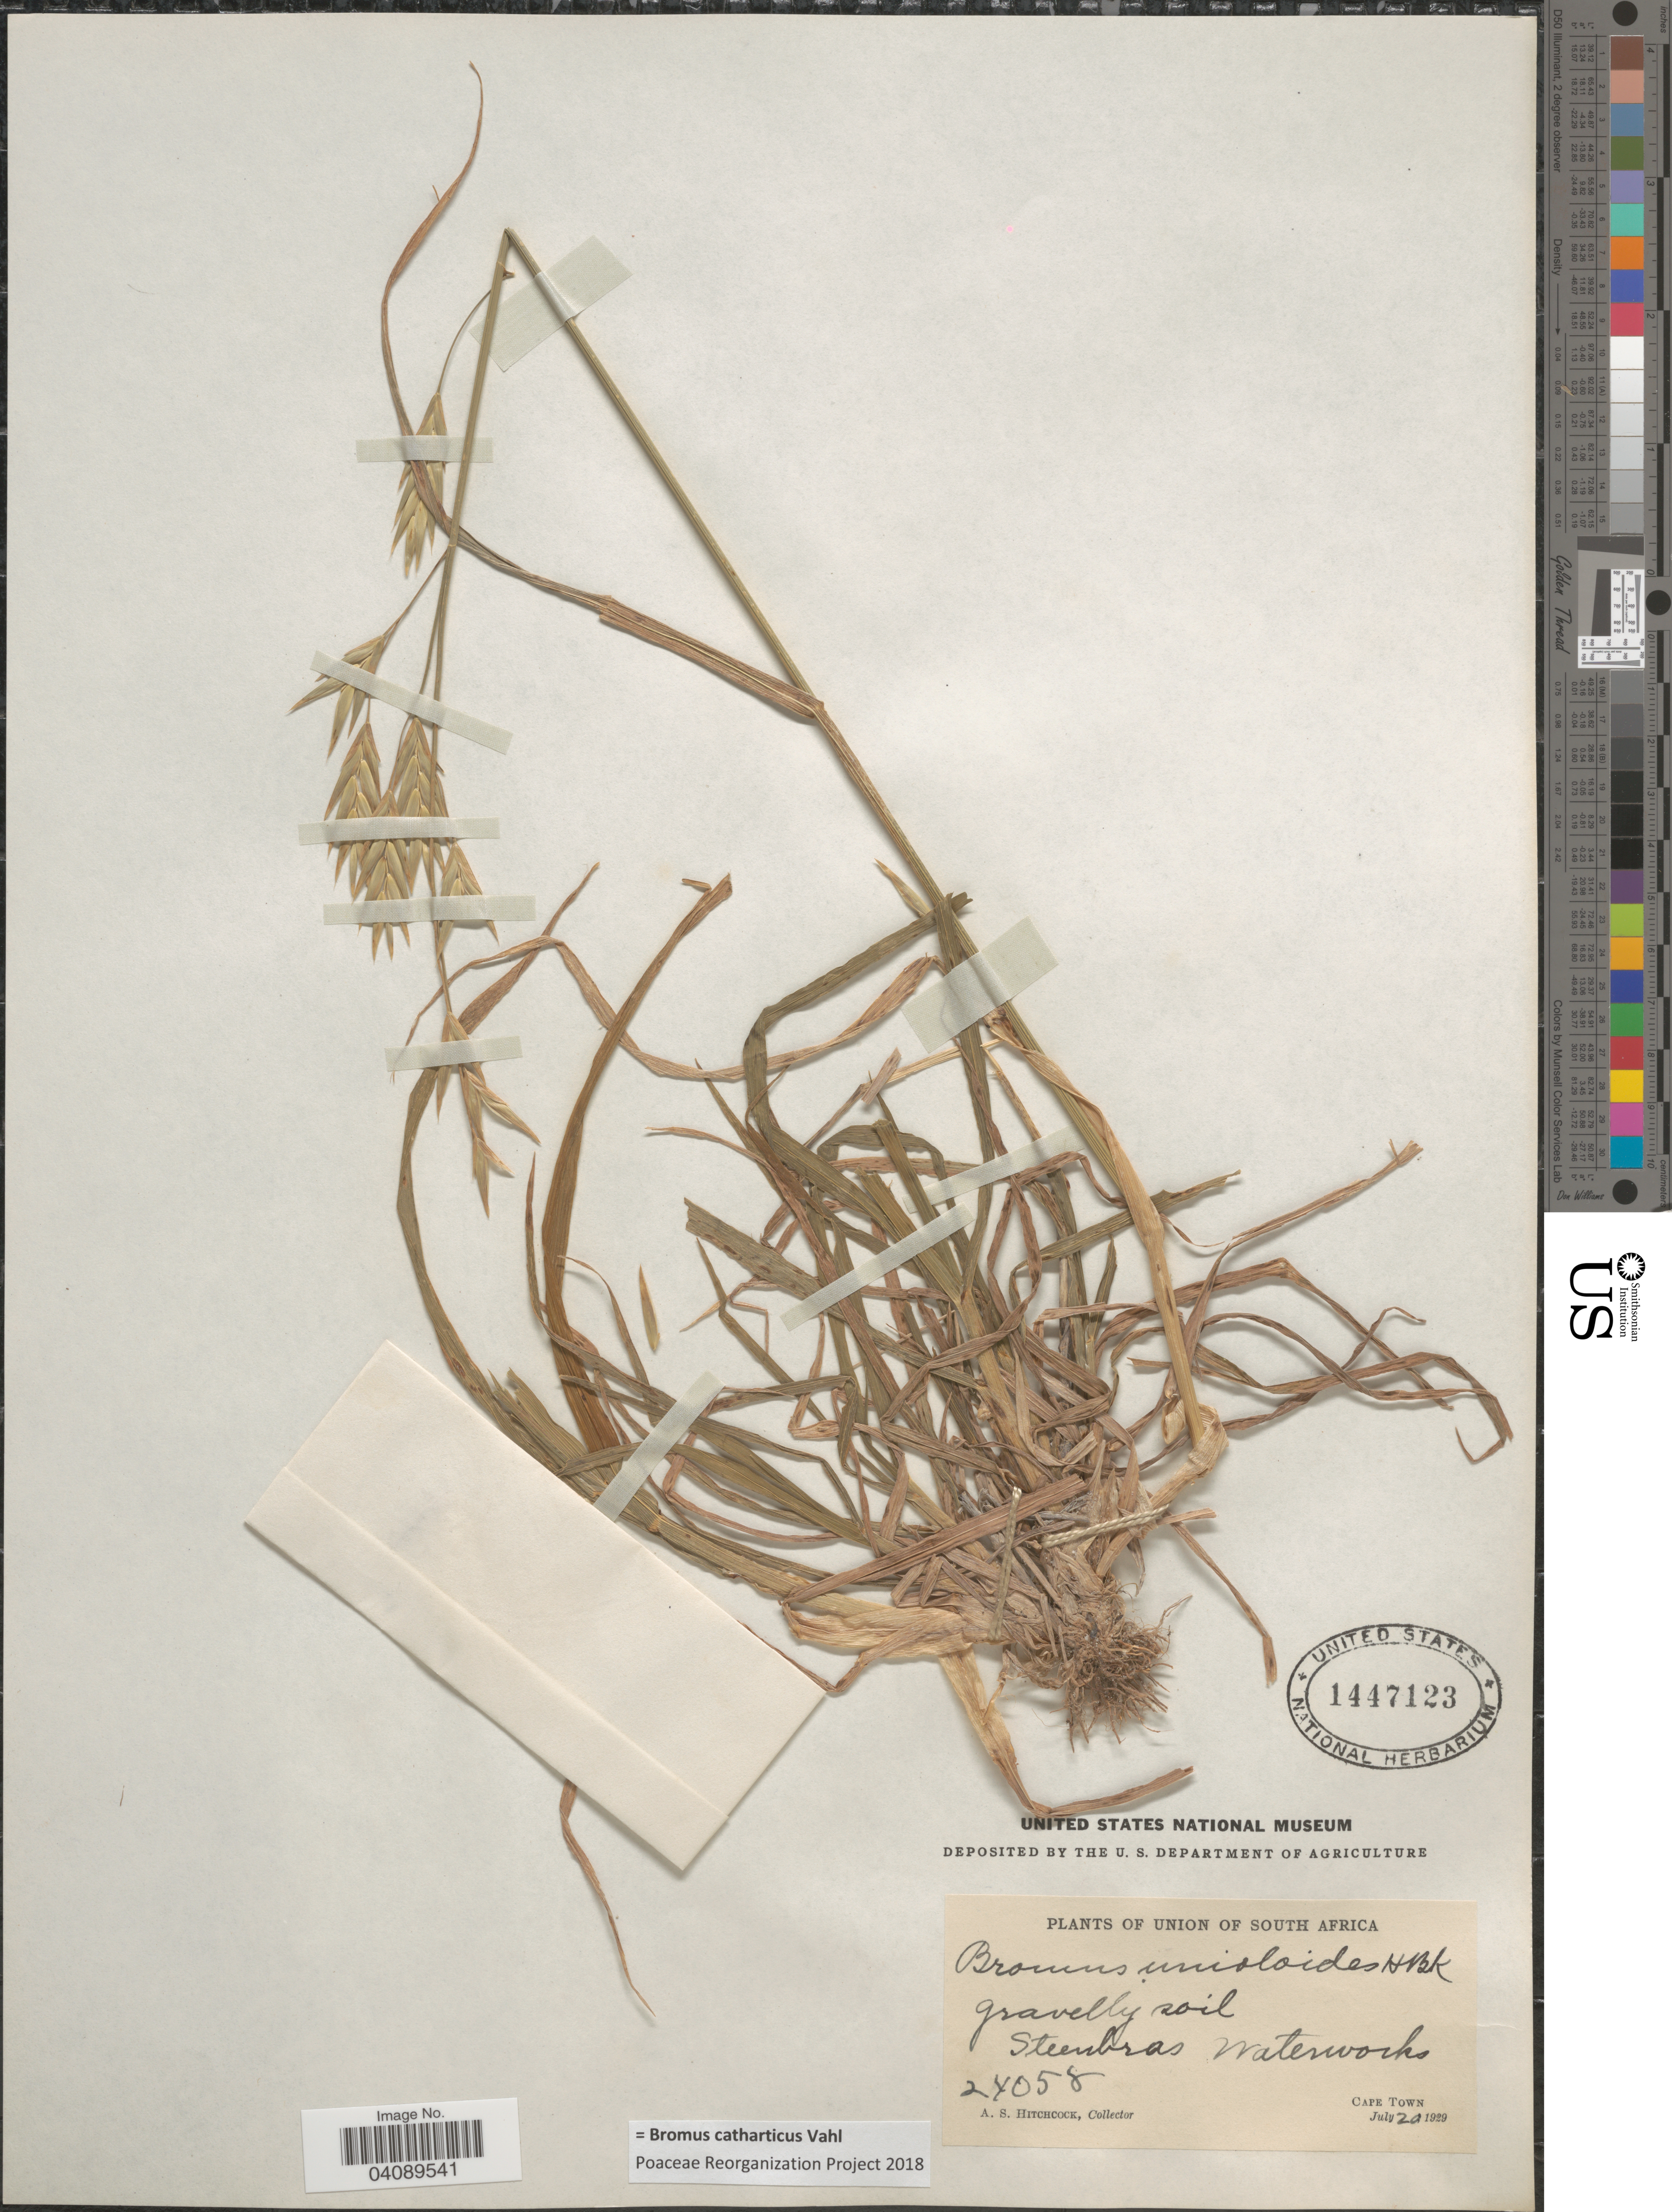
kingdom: Plantae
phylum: Tracheophyta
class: Liliopsida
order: Poales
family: Poaceae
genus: Bromus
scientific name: Bromus catharticus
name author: Vahl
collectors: A. S. Hitchcock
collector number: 24058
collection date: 1929-07-20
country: South Africa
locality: Union of South Africa. Steenbras Waterworks. Cape Town.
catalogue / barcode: US 1447123